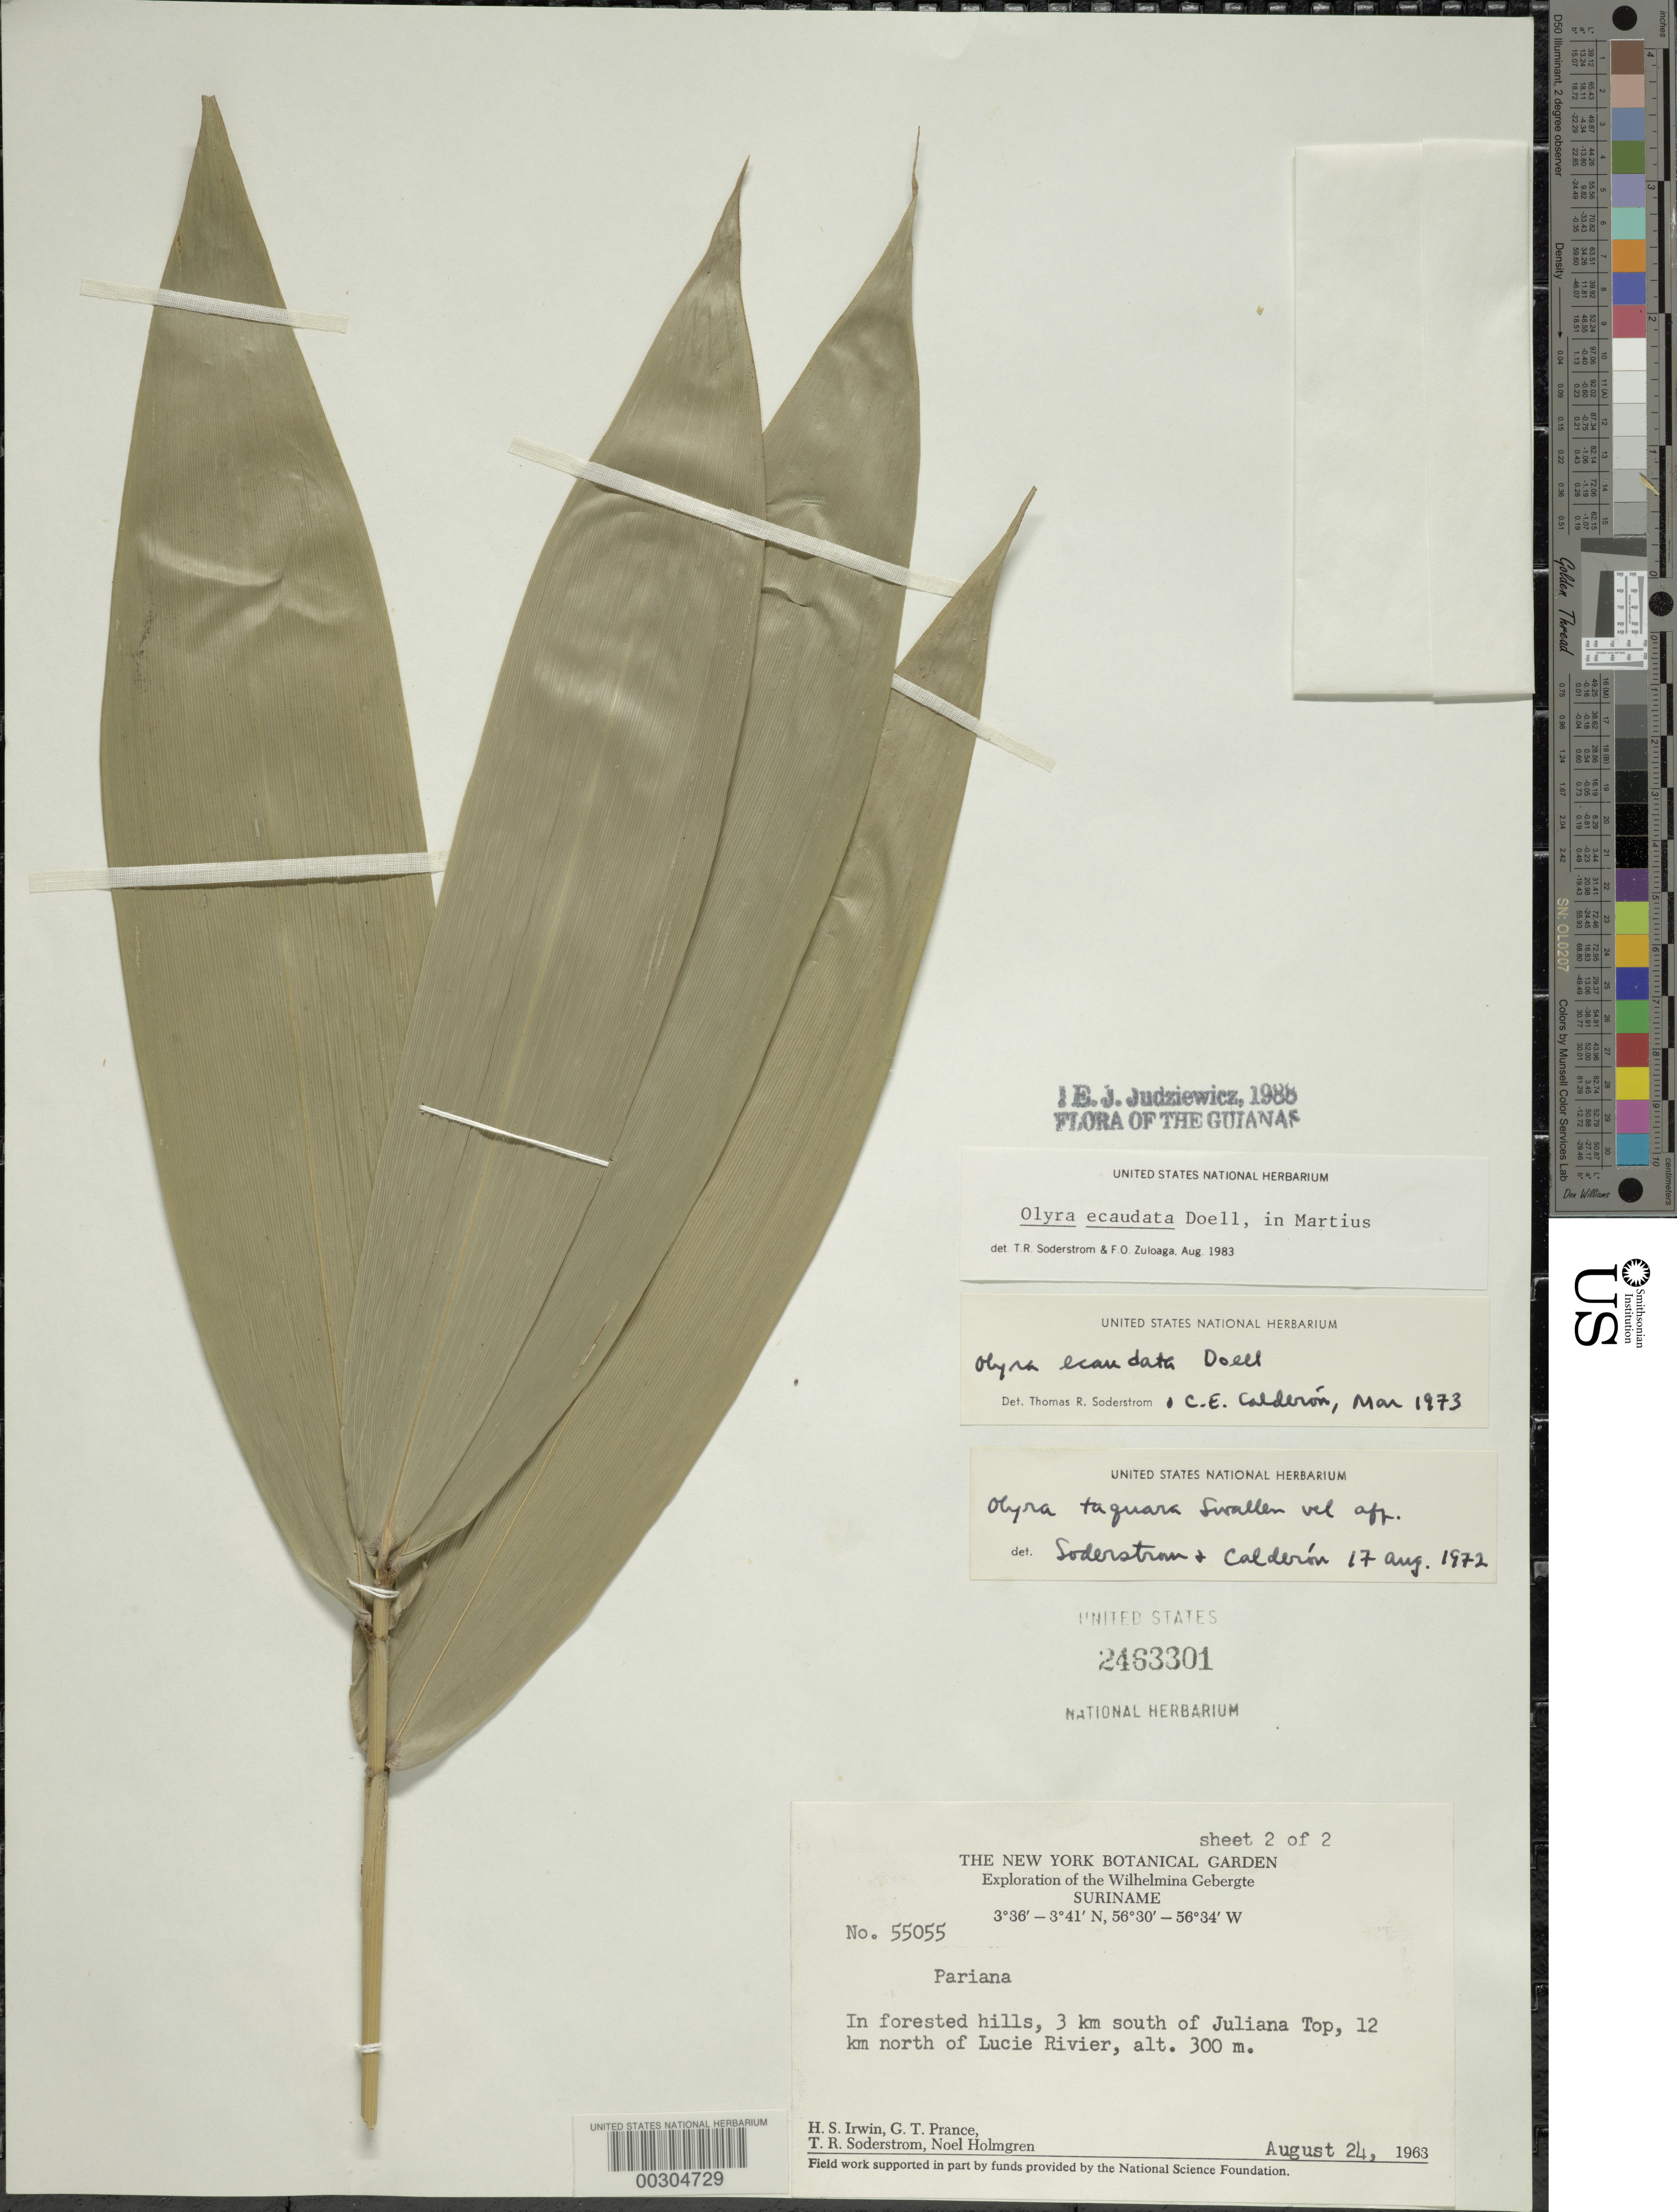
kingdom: Plantae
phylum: Tracheophyta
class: Liliopsida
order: Poales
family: Poaceae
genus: Olyra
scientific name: Olyra ecaudata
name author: Döll in Mart.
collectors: H. Irwin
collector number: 55055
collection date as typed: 24 Aug 1963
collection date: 1963-08-24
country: Suriname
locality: Juliana topi lucie river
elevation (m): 300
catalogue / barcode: US 2463301